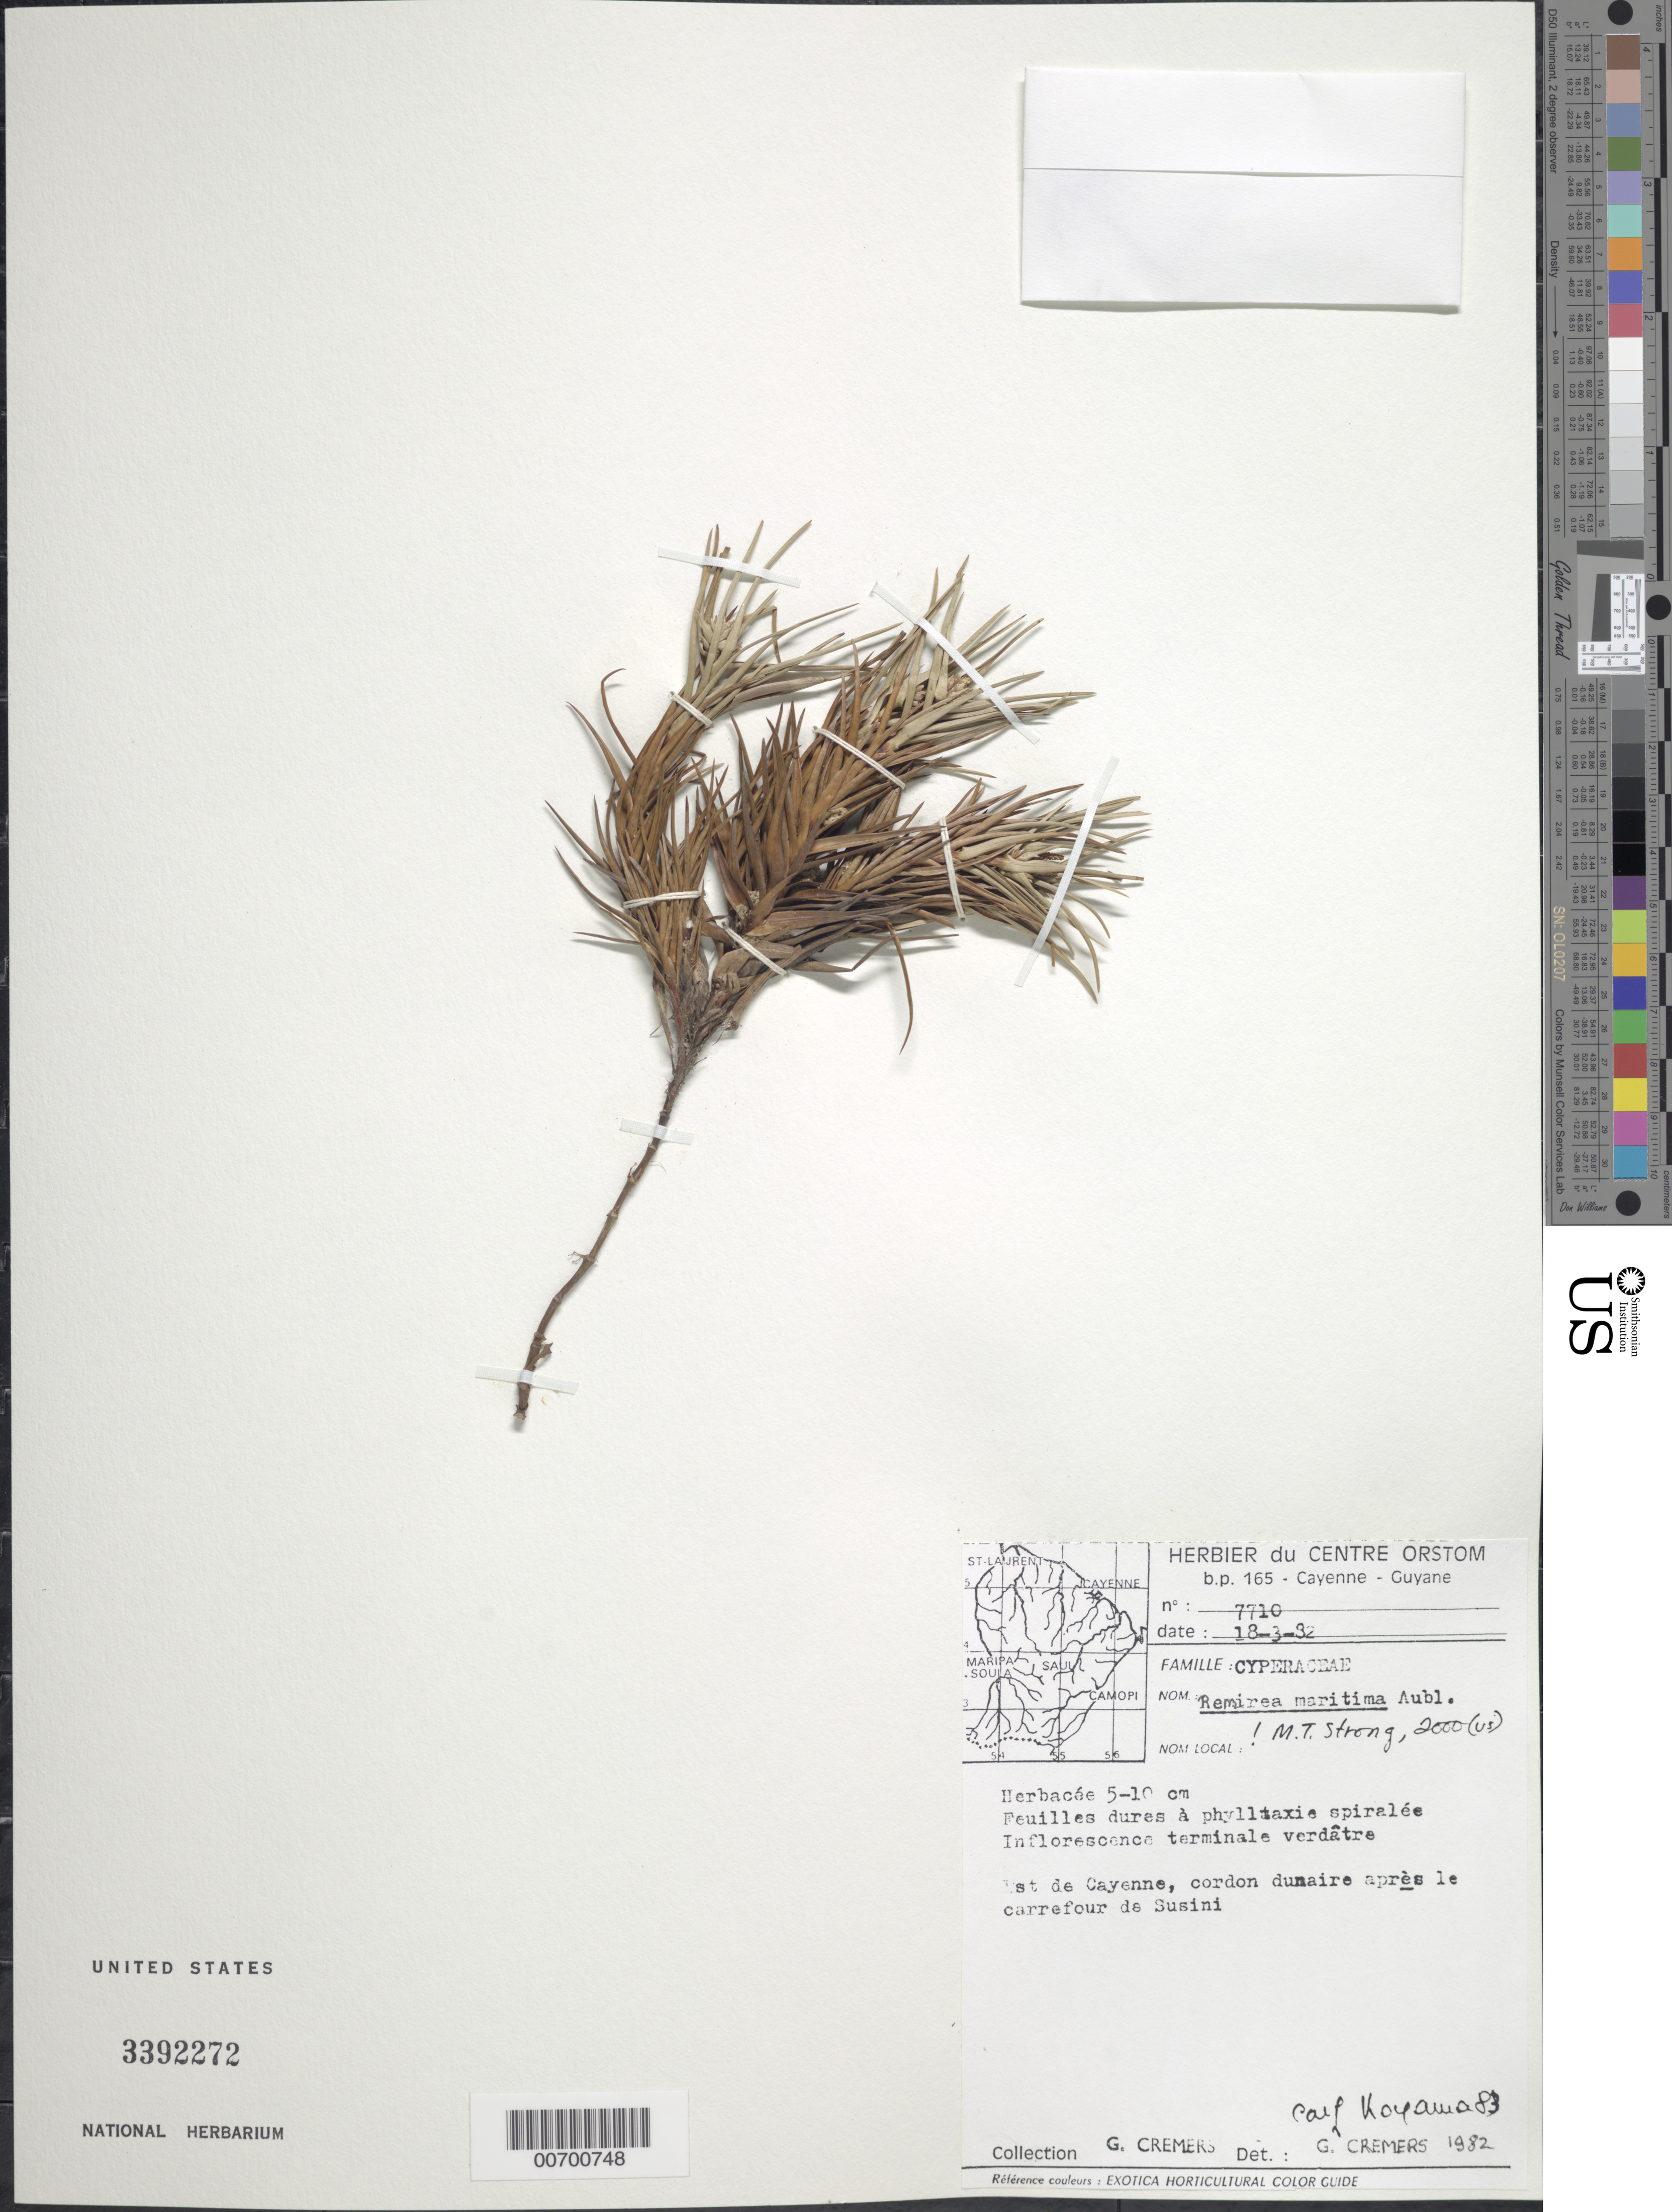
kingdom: Plantae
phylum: Tracheophyta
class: Liliopsida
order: Poales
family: Cyperaceae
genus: Cyperus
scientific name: Cyperus pedunculatus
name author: (R. Br.) J. Kern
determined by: Strong, Mark T., (BOT), Smithsonian Institution - National Museum of Natural History (UNITED STATES)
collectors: G. Cremers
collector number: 7710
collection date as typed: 18-Mar-82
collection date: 1982-03-18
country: French Guiana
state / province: Cayenne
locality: Cayenne, E of, road to Susini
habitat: Roadside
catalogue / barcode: US 3392272